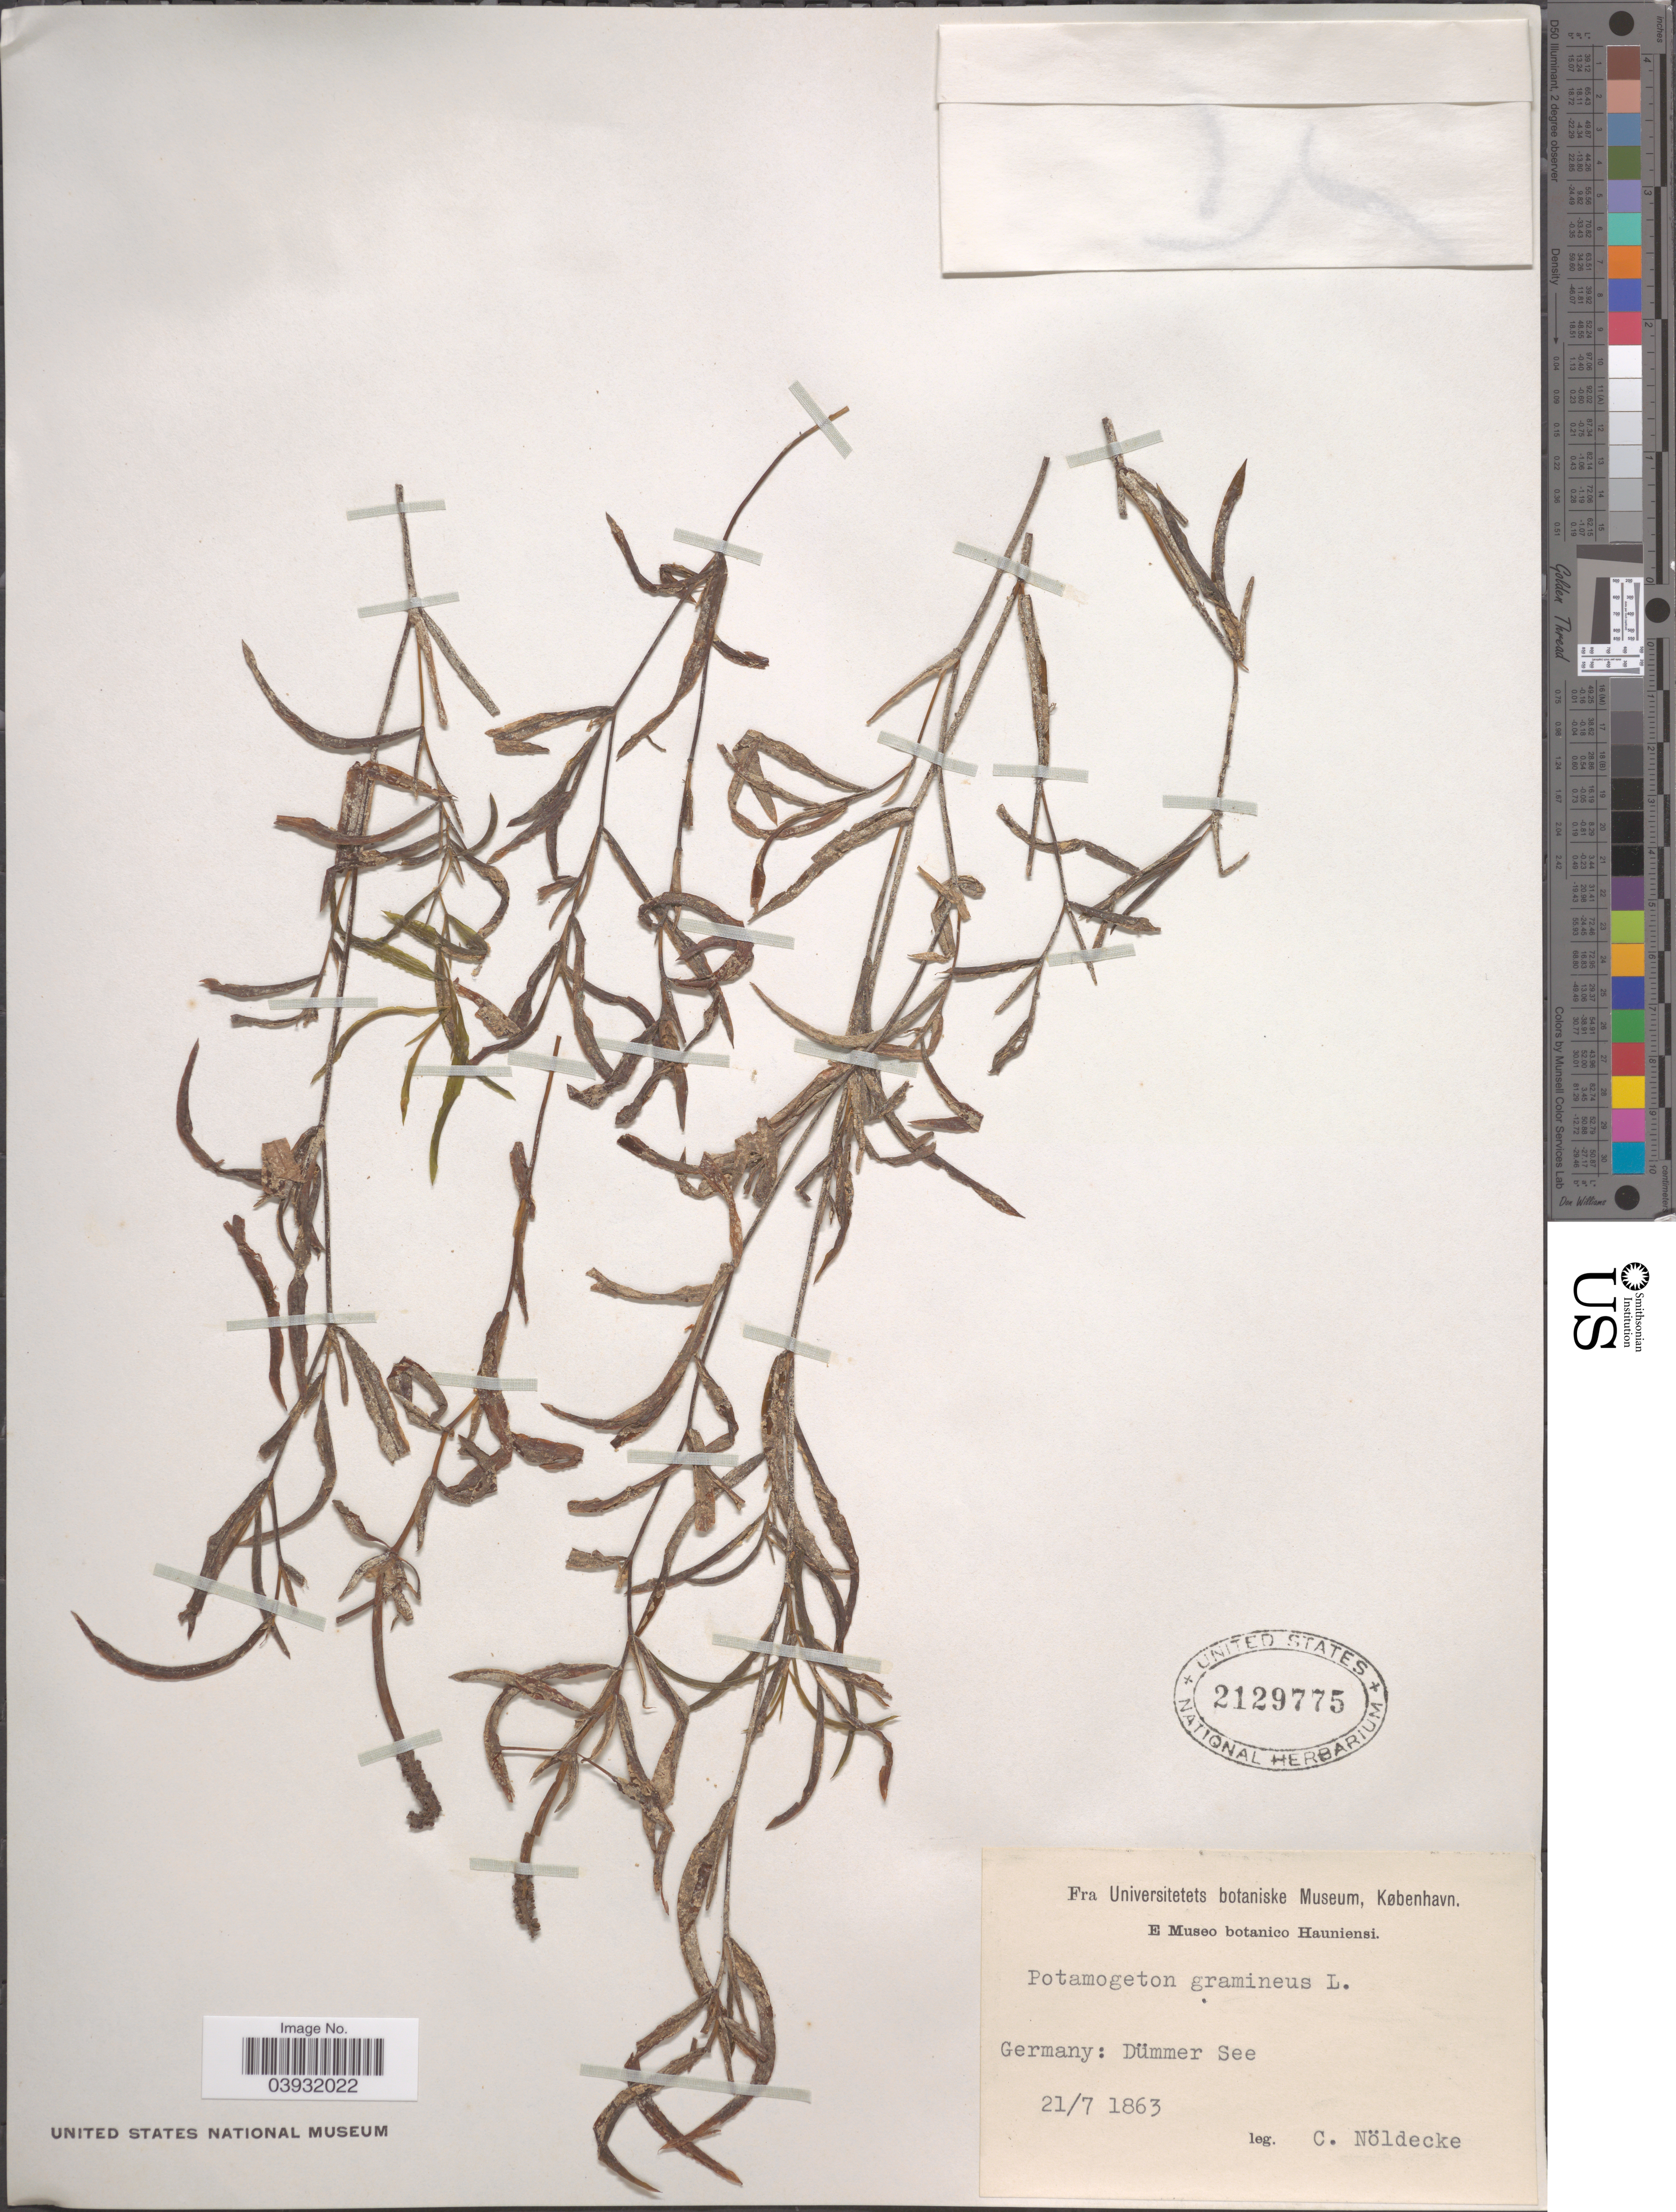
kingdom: Plantae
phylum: Tracheophyta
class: Liliopsida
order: Alismatales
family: Potamogetonaceae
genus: Potamogeton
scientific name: Potamogeton gramineus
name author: L.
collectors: C. Noldeke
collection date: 1863-07-21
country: Germany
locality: Dümmer See.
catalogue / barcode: US 2129775